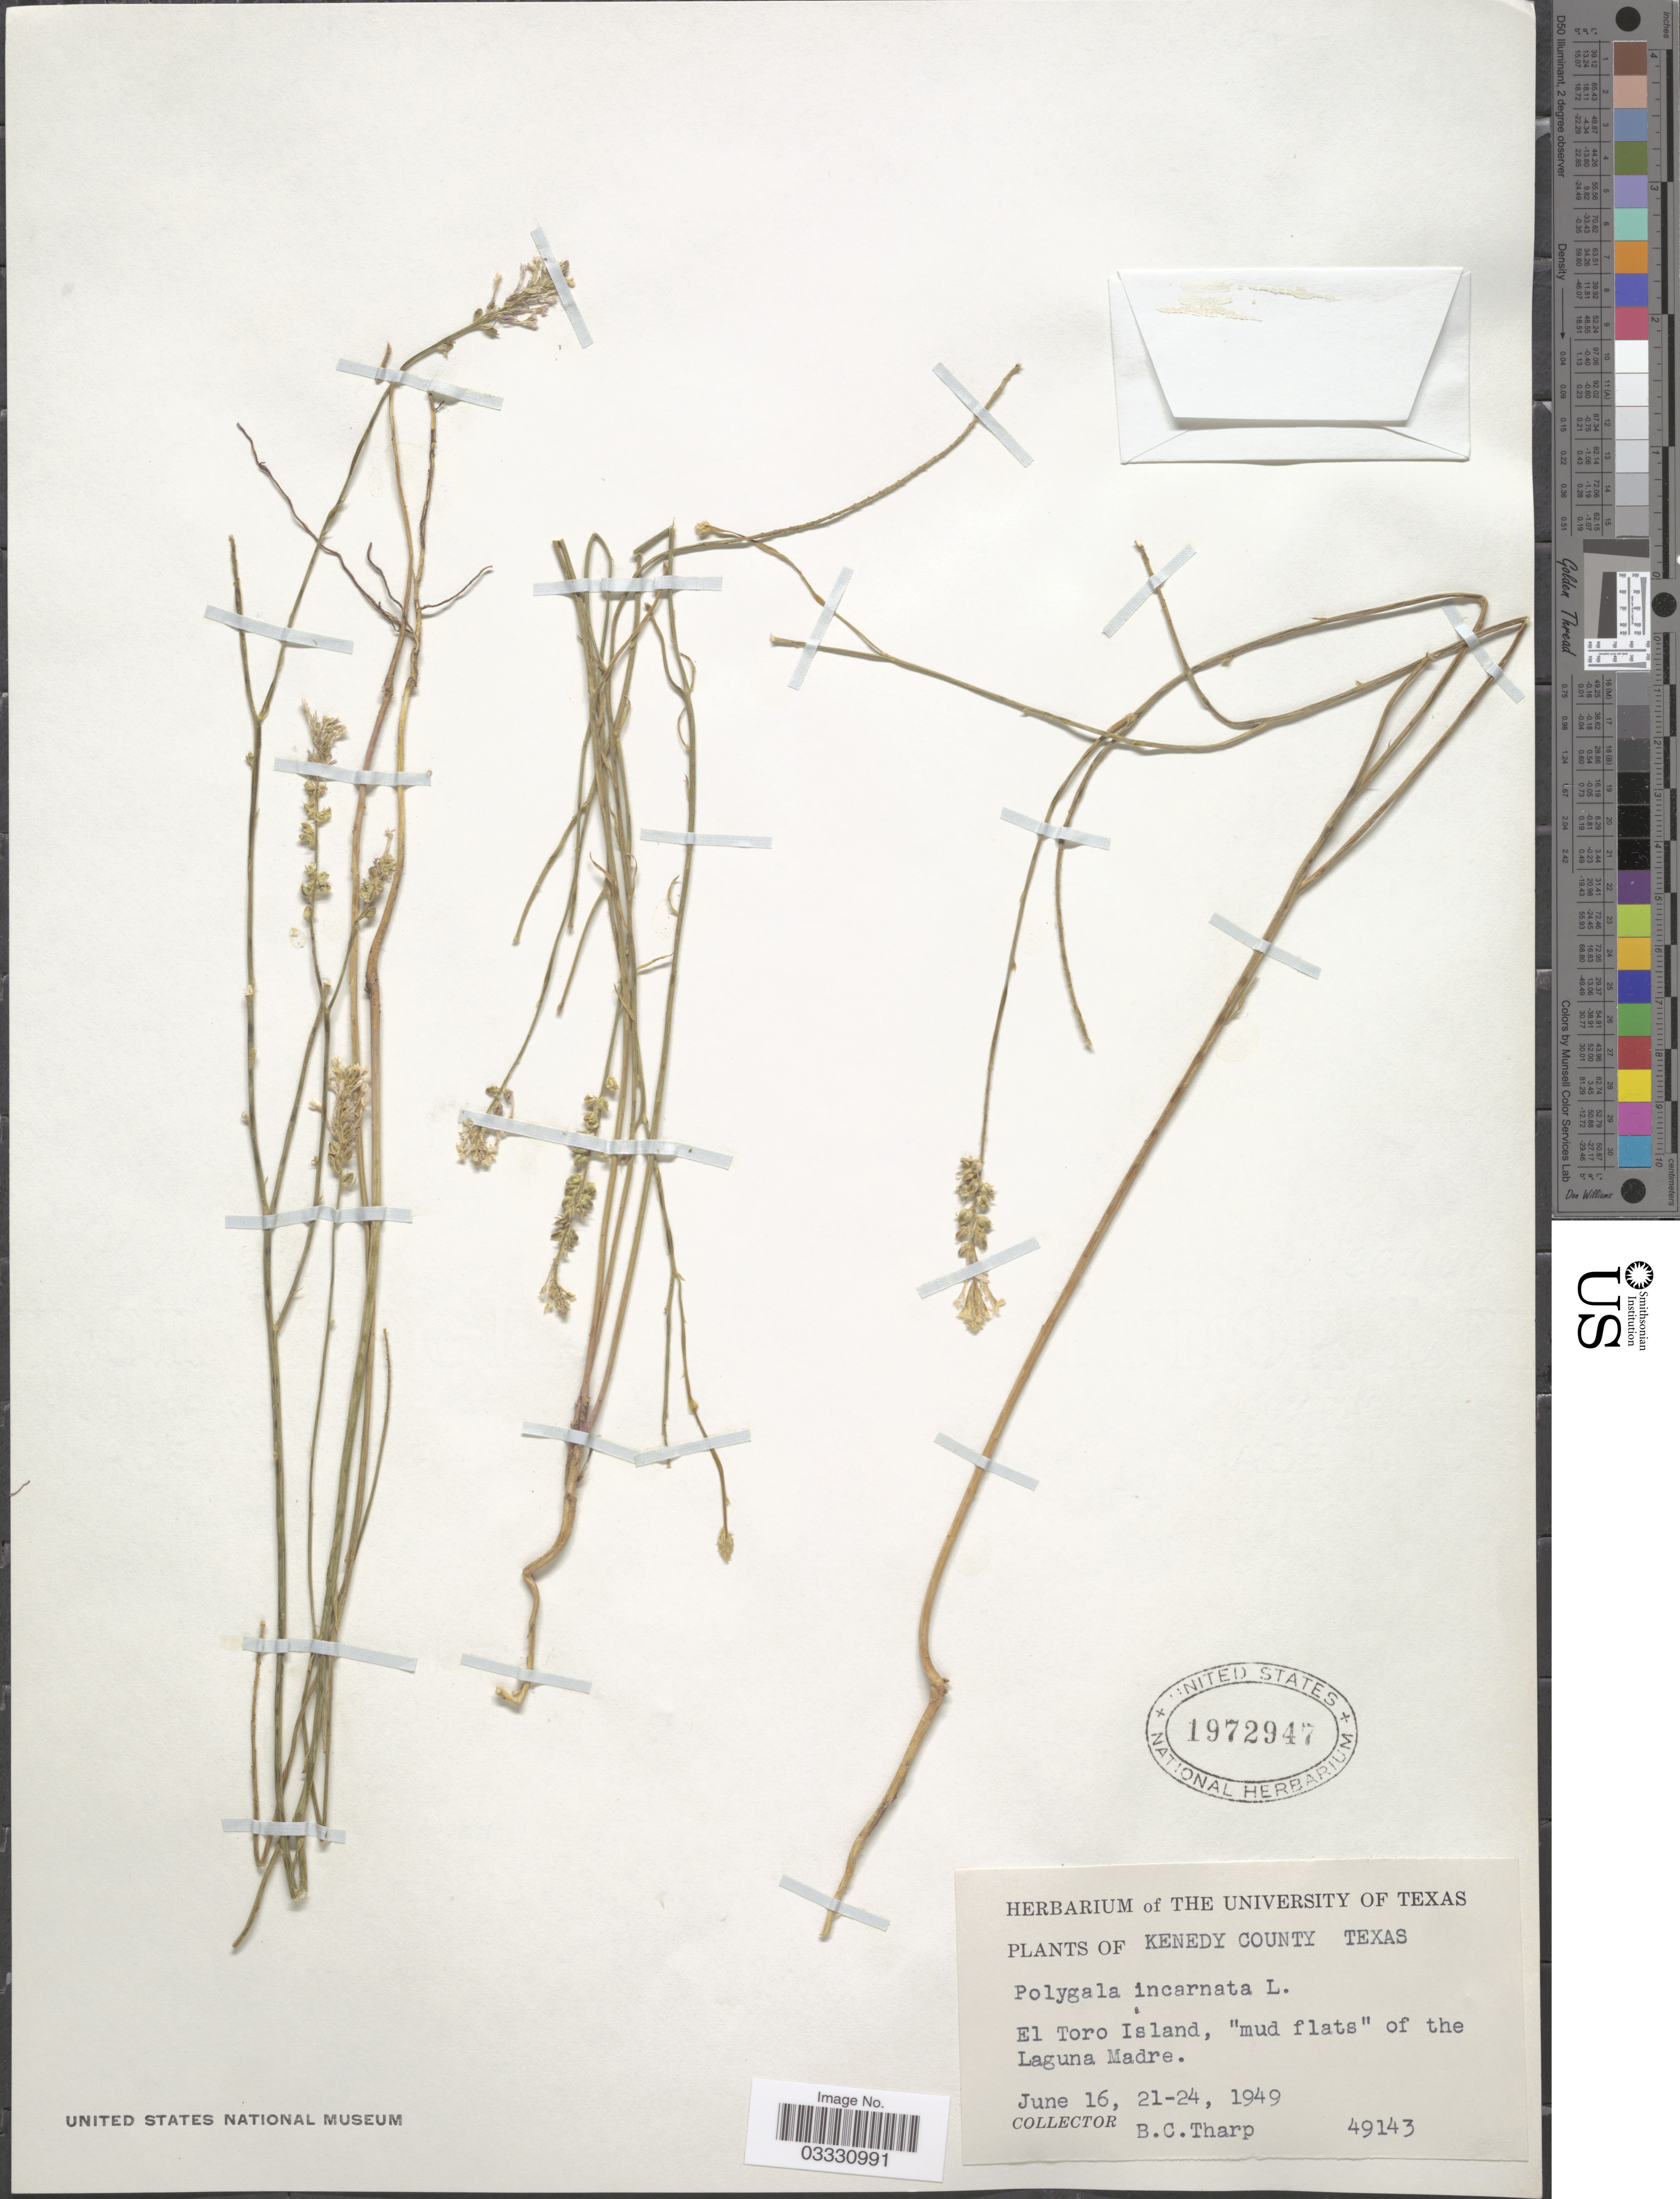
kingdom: Plantae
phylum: Tracheophyta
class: Magnoliopsida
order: Fabales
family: Polygalaceae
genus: Polygala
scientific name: Polygala incarnata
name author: L.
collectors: B. C. Tharp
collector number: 49143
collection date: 1949-06-16/1949-06-24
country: United States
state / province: Texas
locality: Kenedy County. El Toro Island, "mud flats" of the Laguna Madre.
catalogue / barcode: US 1972947